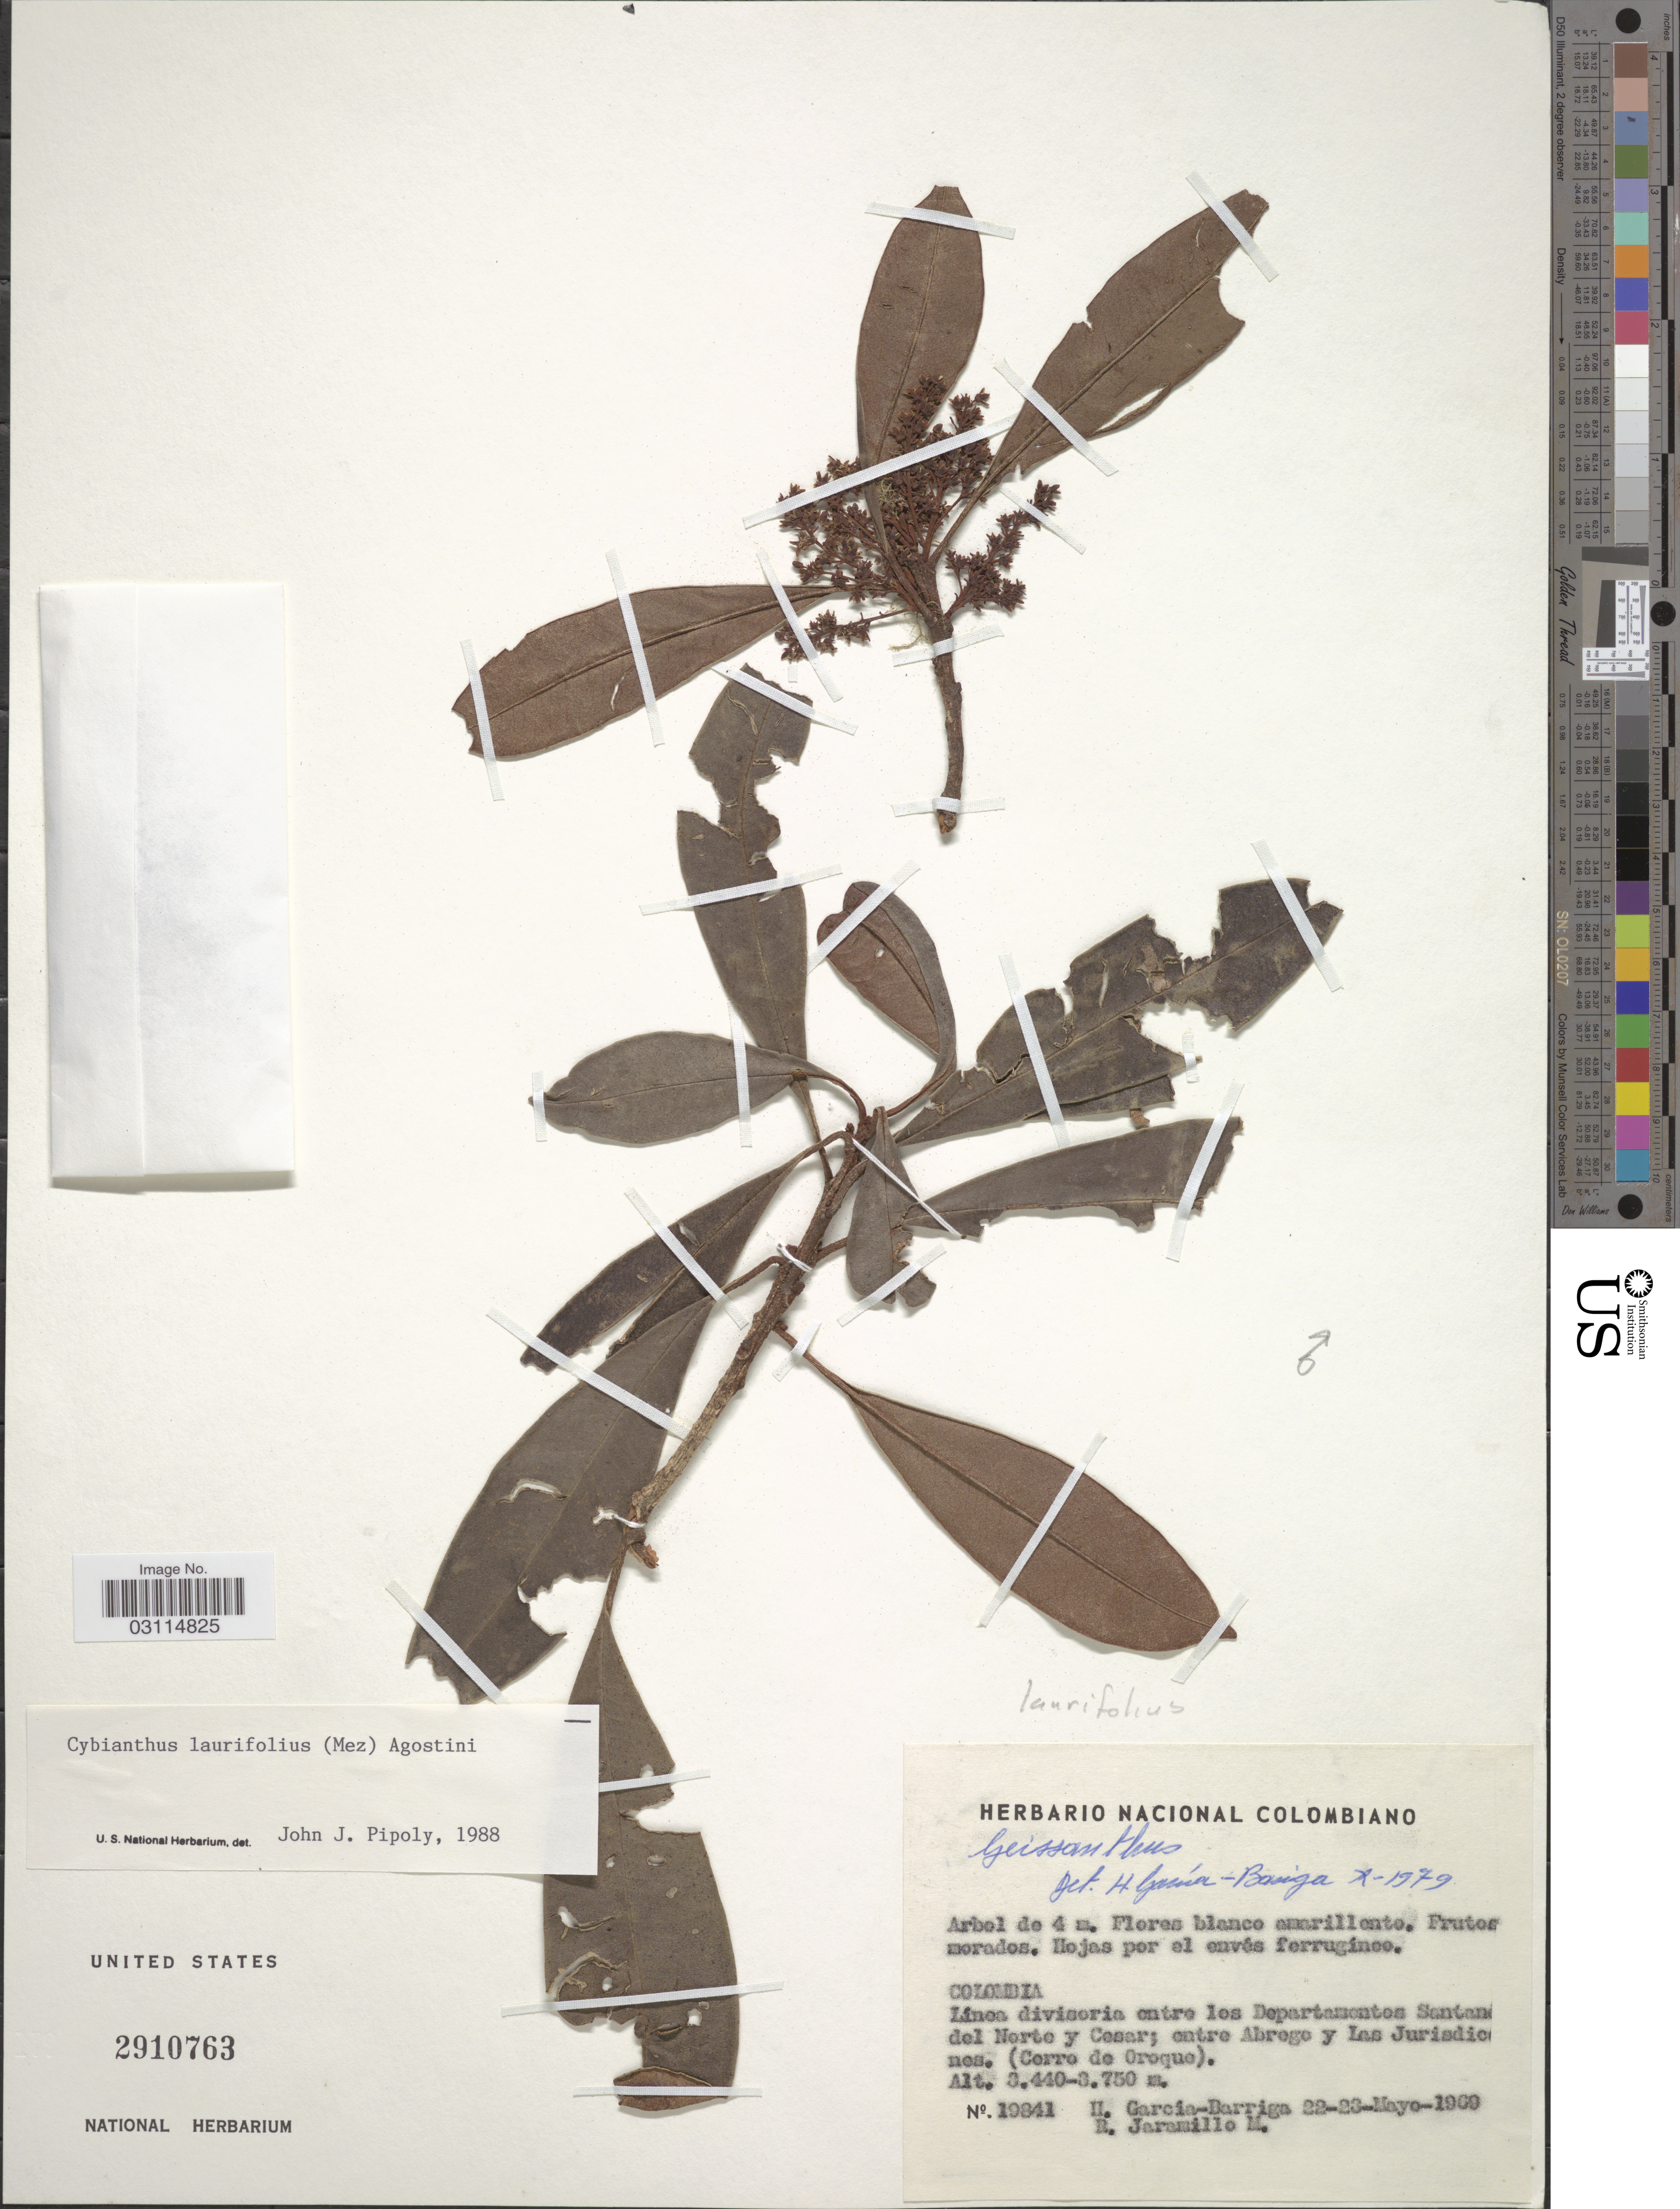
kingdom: Plantae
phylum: Tracheophyta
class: Magnoliopsida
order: Ericales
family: Primulaceae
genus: Cybianthus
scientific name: Cybianthus laurifolius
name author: (Mez) G. Agostini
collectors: H. García Barriga & R. Jaramillo M.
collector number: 19841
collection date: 1969-05-22/1969-05-23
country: Colombia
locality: Línea divisoria entre los Departamentos Santander Norte y Cesar; entre Abrego y Las Jurisdicciones. (Cerro de Oroque).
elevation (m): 3440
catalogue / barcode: US 2910763